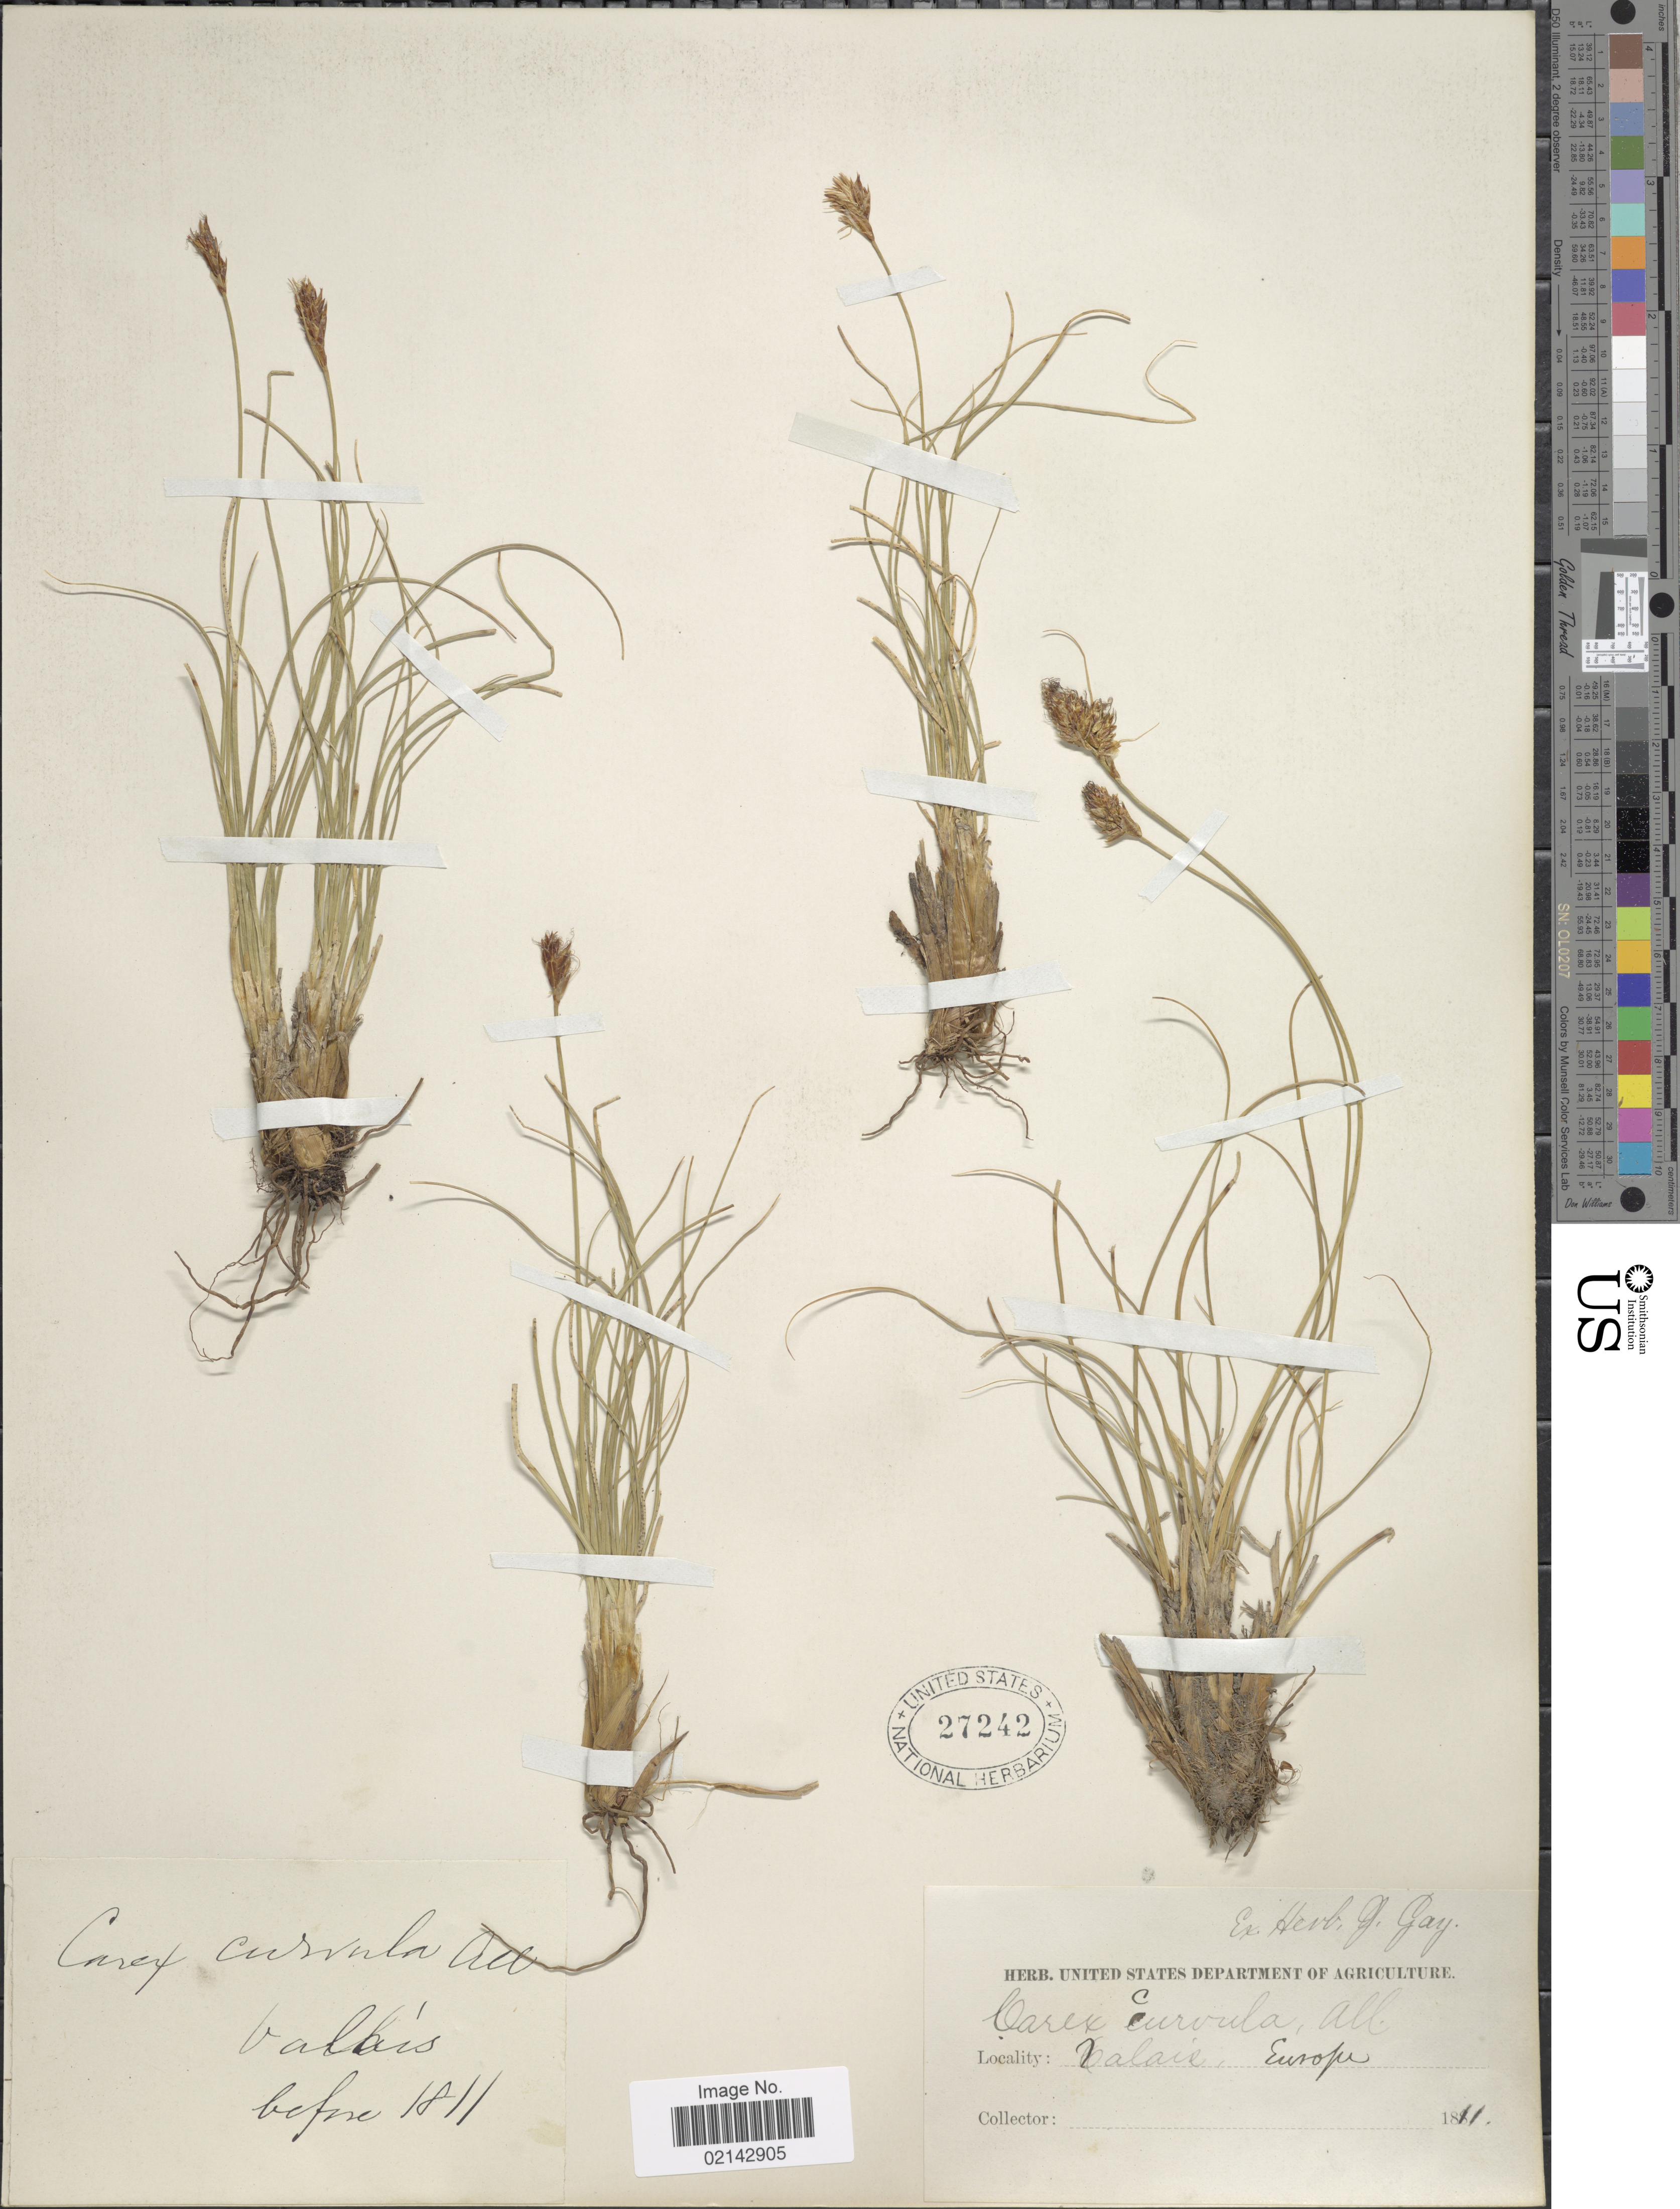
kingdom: Plantae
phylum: Tracheophyta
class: Liliopsida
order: Poales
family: Cyperaceae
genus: Carex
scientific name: Carex curvula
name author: All.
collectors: ex herb. J. Gay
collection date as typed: before 1811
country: Switzerland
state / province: Valais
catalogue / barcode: US 27242